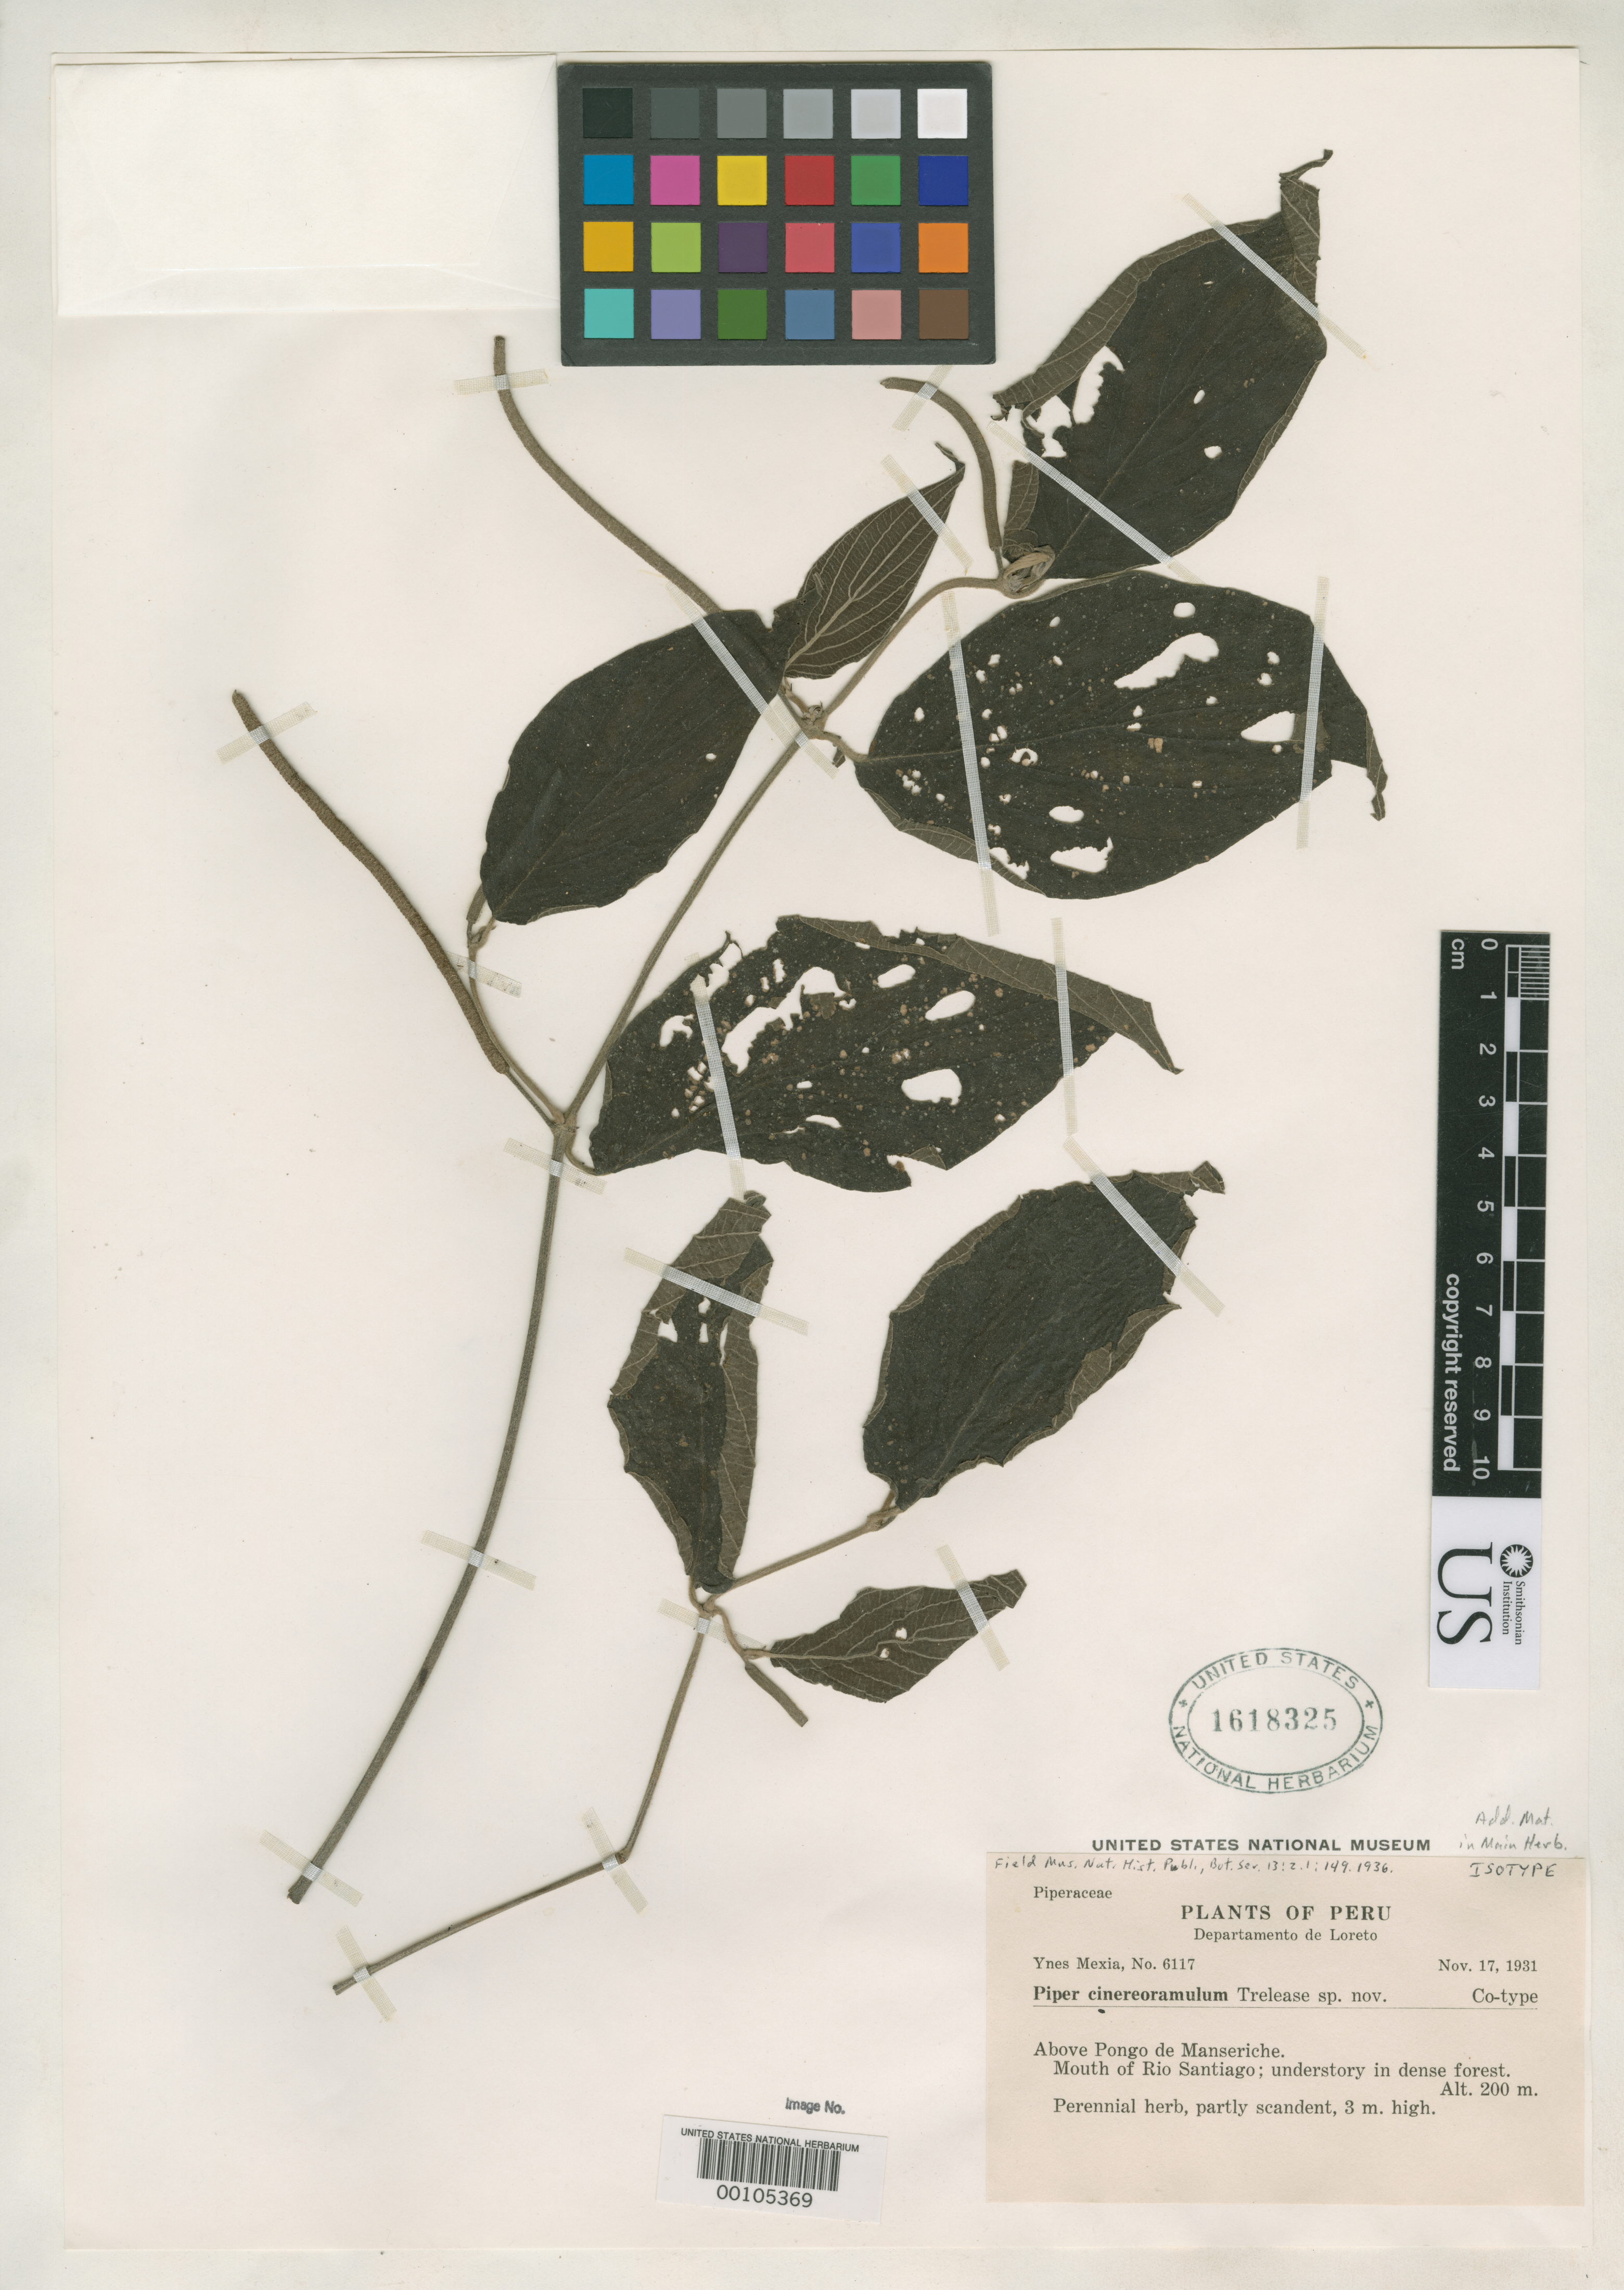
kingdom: Plantae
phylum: Tracheophyta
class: Magnoliopsida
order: Piperales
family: Piperaceae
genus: Piper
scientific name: Piper cinereoramulum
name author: Trel. in J.F. Macbr.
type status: Isotype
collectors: Y. Mexia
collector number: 6117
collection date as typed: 17 Nov 1931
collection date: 1931-11-17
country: Peru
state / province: Loreto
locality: Above Pongo de Manseriche, mouth of Rio Santiago.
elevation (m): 200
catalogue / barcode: US 1618325